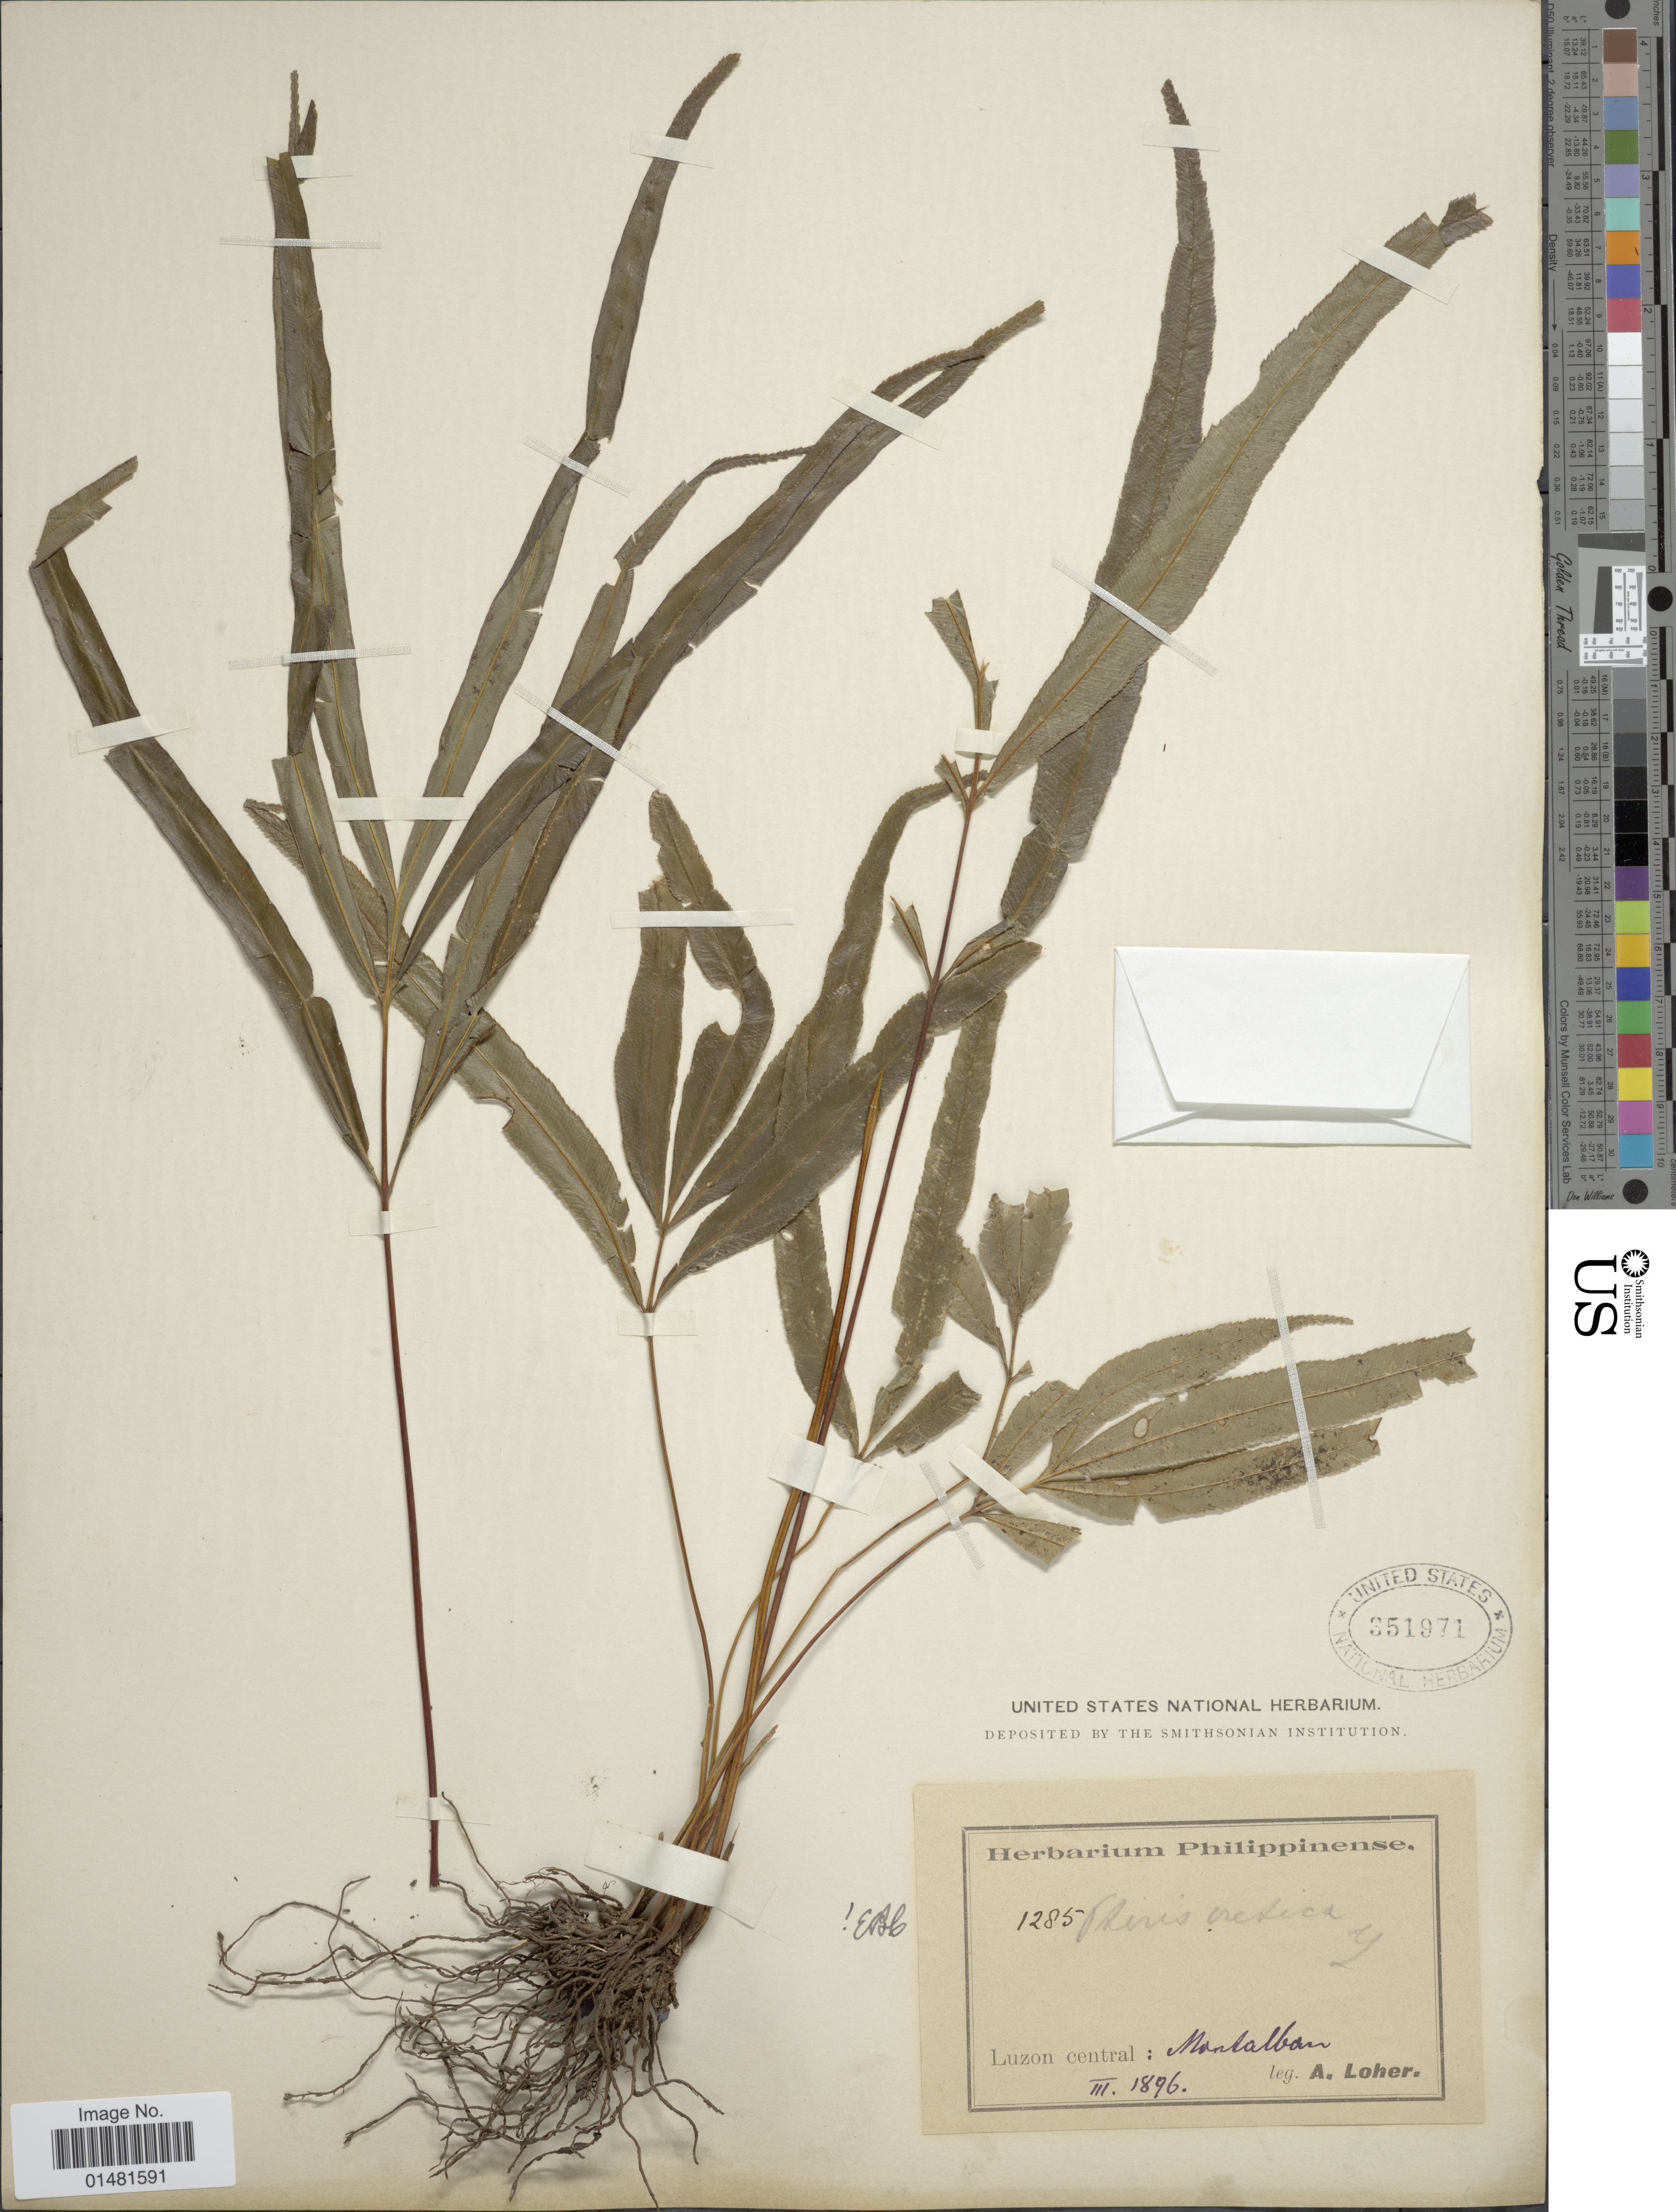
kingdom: Plantae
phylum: Tracheophyta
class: Polypodiopsida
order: Polypodiales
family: Pteridaceae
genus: Pteris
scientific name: Pteris cretica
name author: L.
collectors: A. Loher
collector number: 1285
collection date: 1896-03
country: Philippines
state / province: Central Luzon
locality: Montalban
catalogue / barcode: US 351971